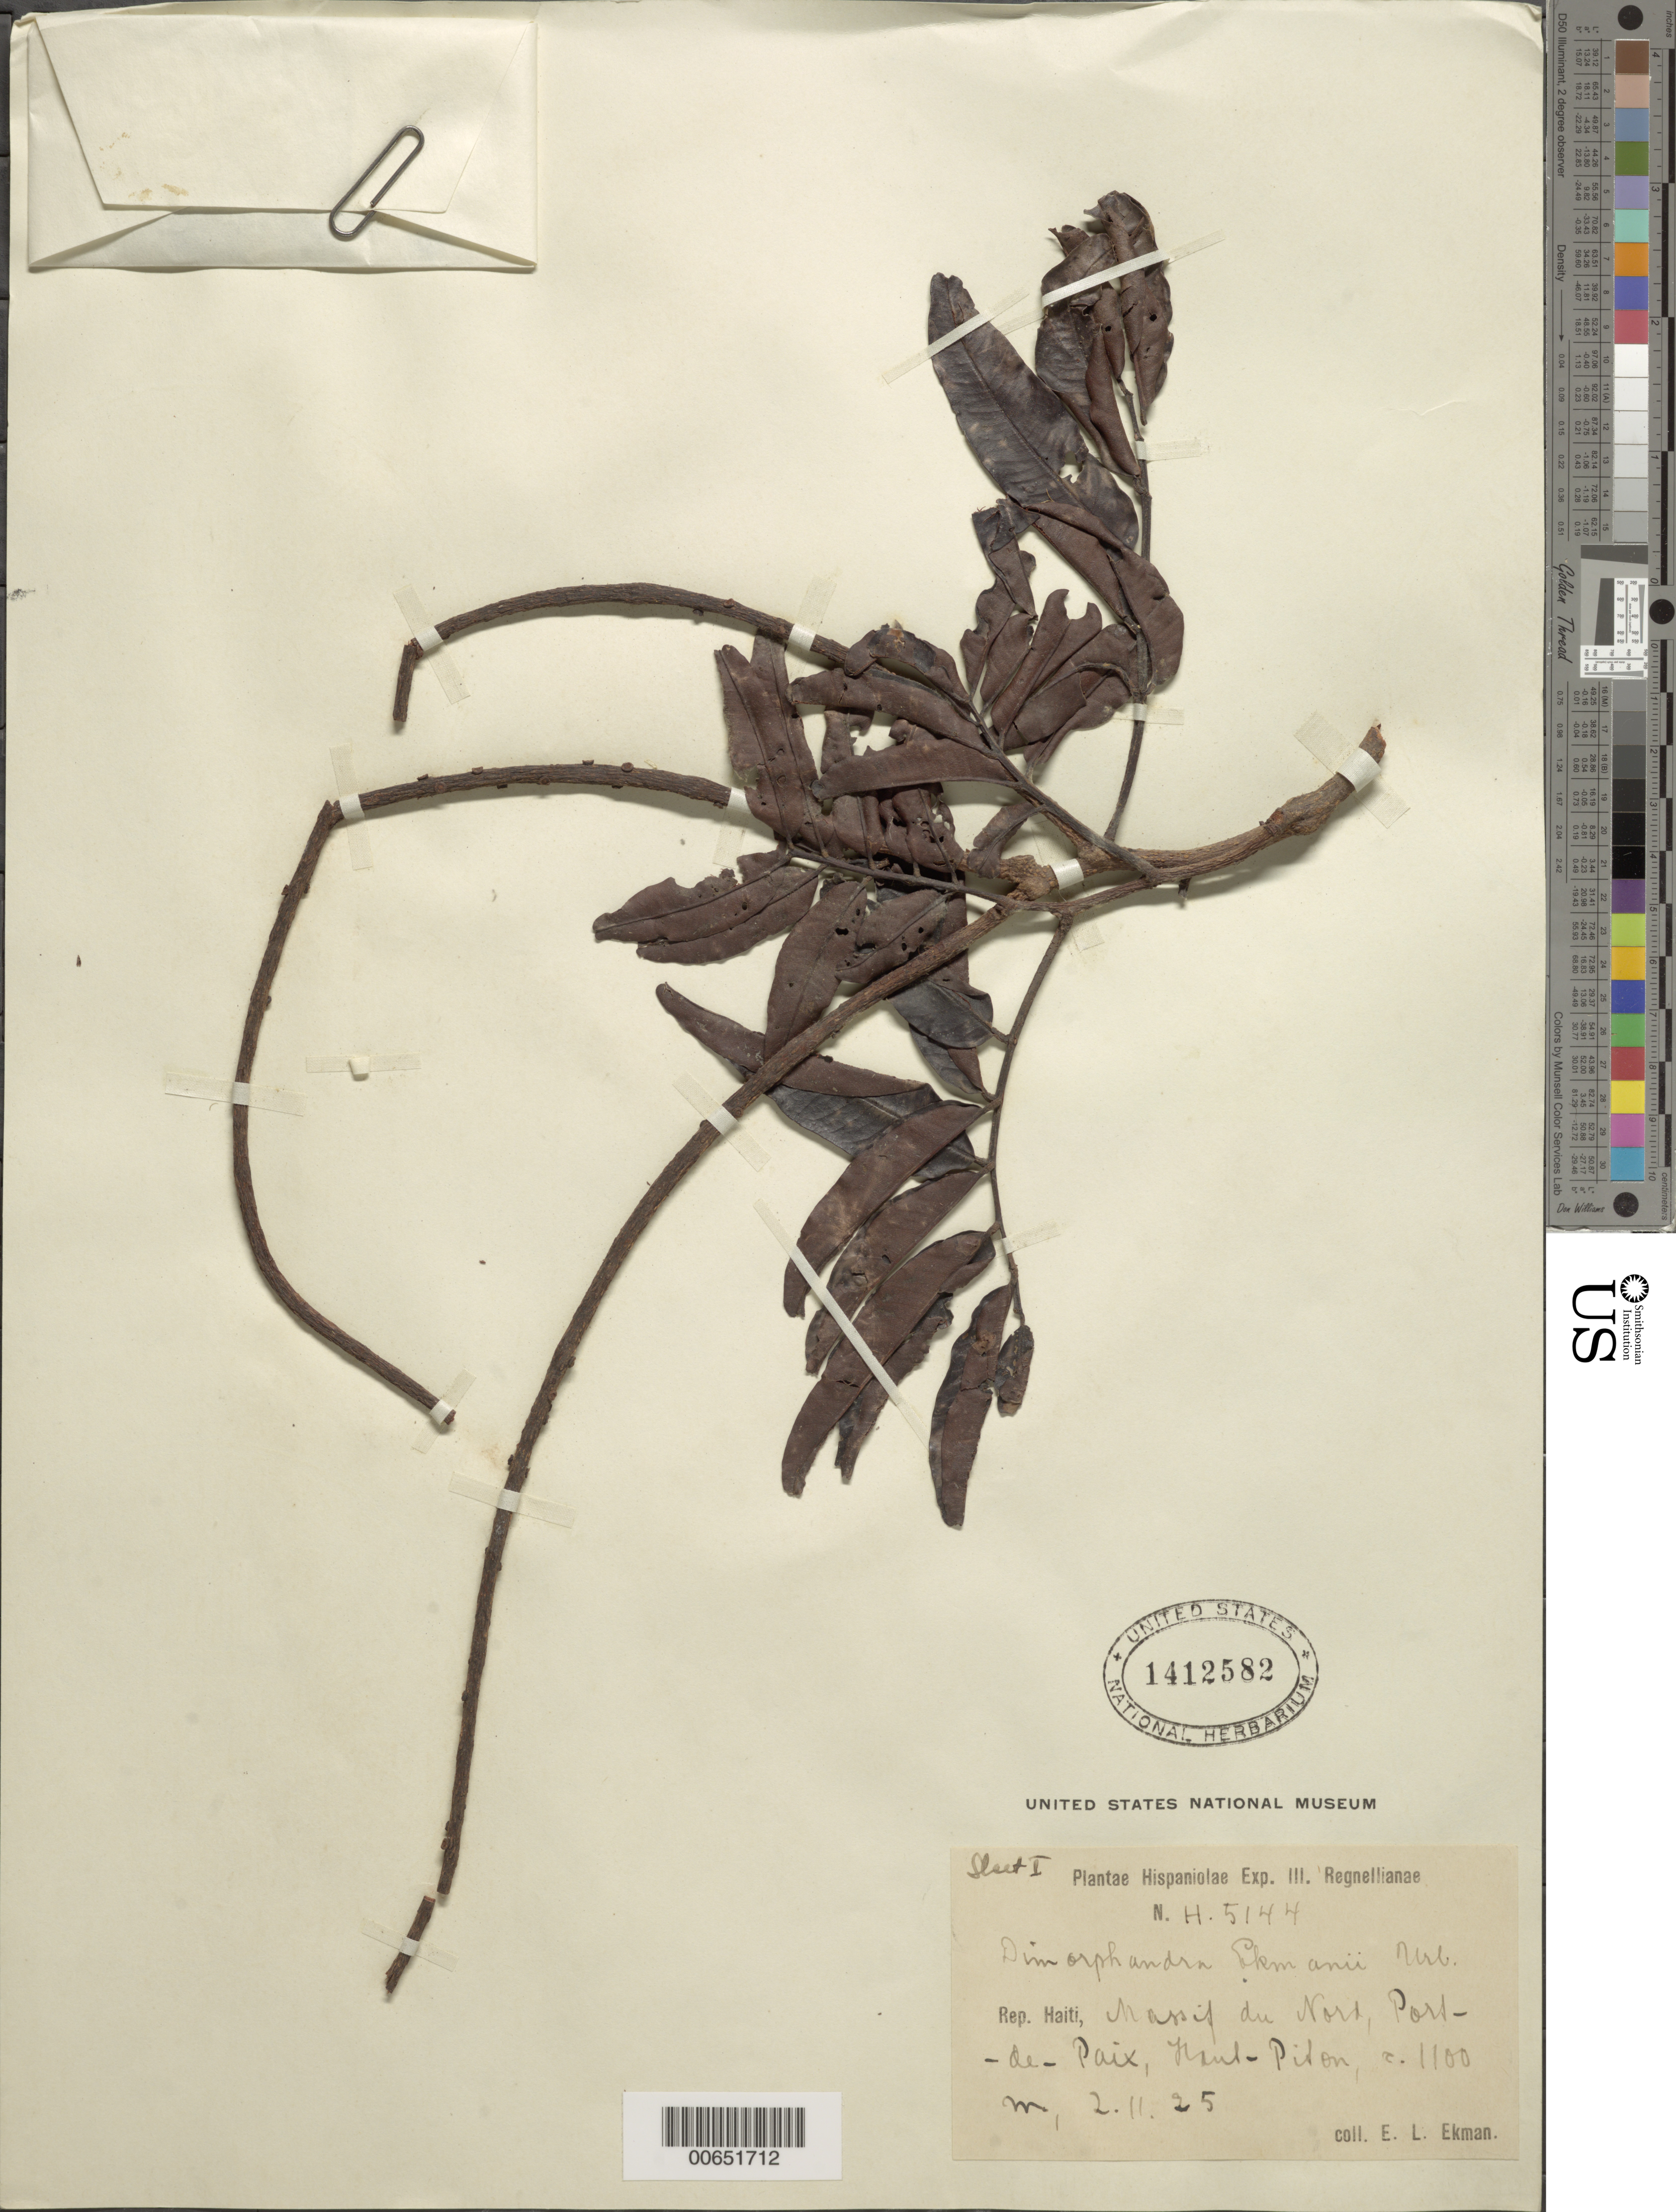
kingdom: Plantae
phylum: Tracheophyta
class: Magnoliopsida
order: Fabales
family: Fabaceae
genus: Mora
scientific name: Mora ekmanii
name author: (Urb.) Britton & Rose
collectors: E. L. Ekman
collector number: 5144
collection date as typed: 02 Nov 1925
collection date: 1925-11-02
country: Haiti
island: Greater Antilles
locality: Manif di Nort, Port-de-Paix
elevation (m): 1100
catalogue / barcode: US 1412582